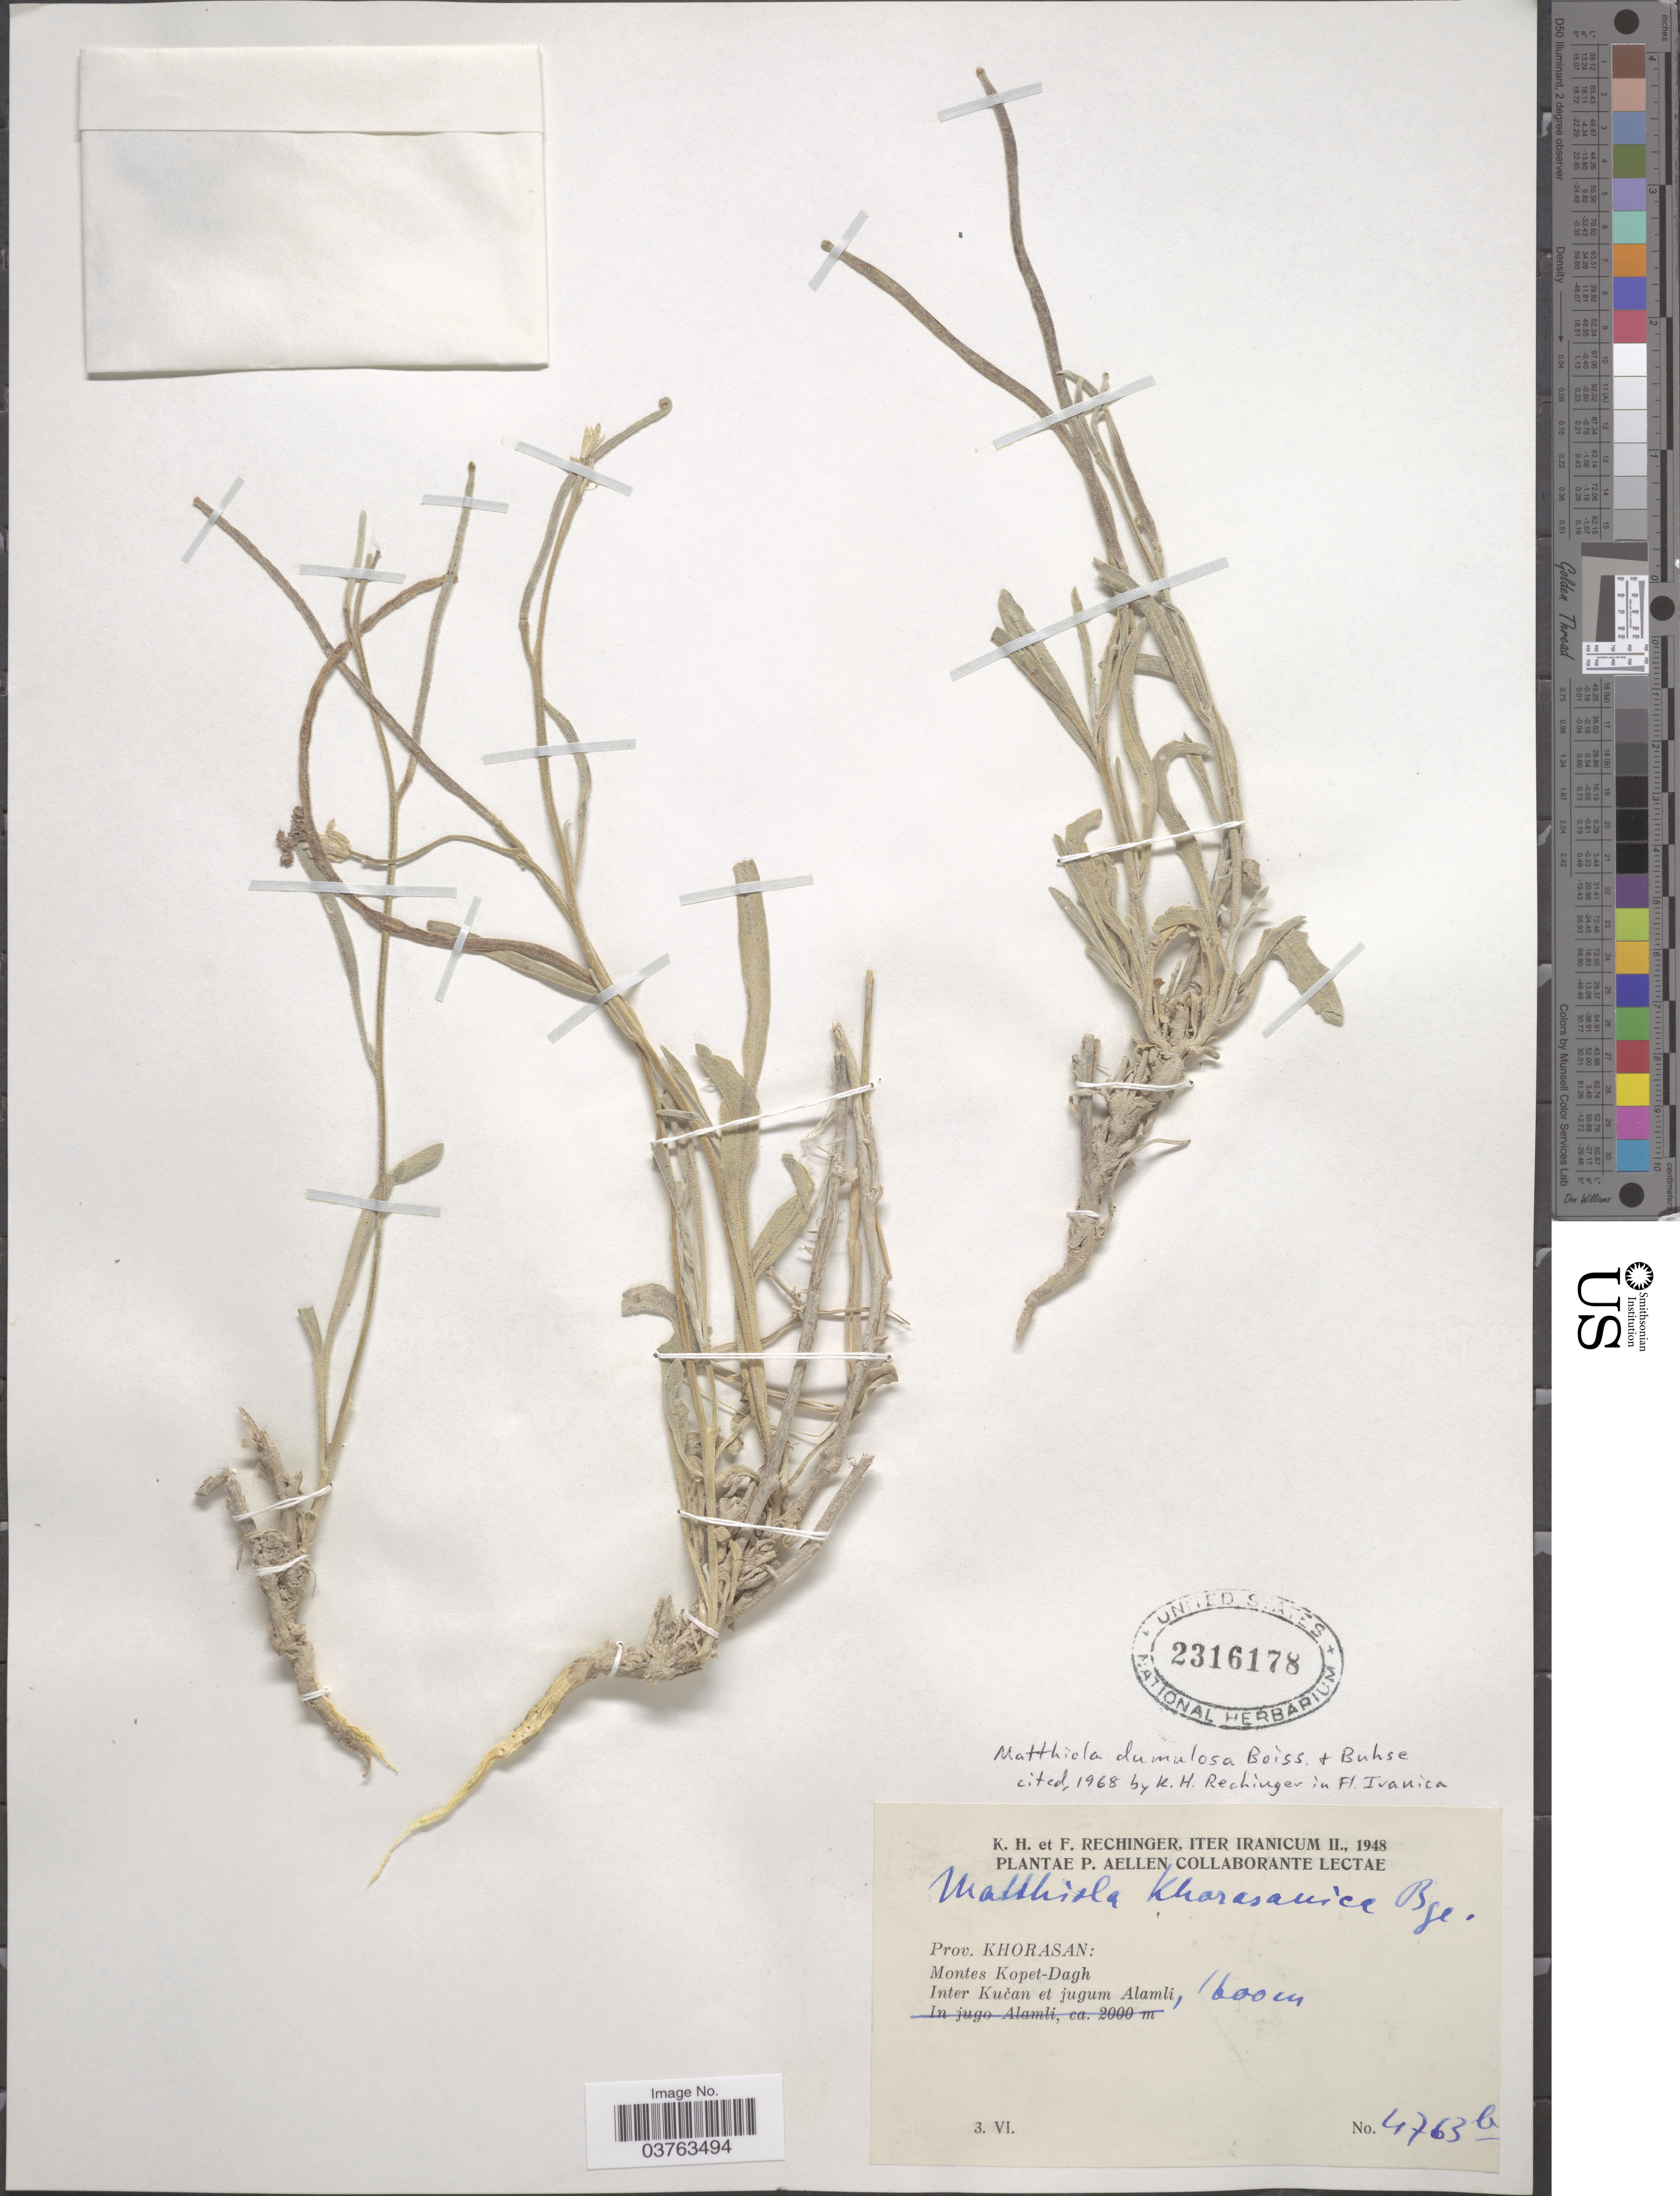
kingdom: Plantae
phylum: Tracheophyta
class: Magnoliopsida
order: Brassicales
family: Brassicaceae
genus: Matthiola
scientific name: Matthiola dumulosa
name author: Boiss. & Buhse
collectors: K. H. Rechinger & F. Rechinger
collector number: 4763b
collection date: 1948-06-03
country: Iran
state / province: Khorasan [obsolete]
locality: Iter Iranicum. Montes Kopet-Dagh, Inter Kucan et jugum Alamli.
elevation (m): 1600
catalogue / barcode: US 2316178